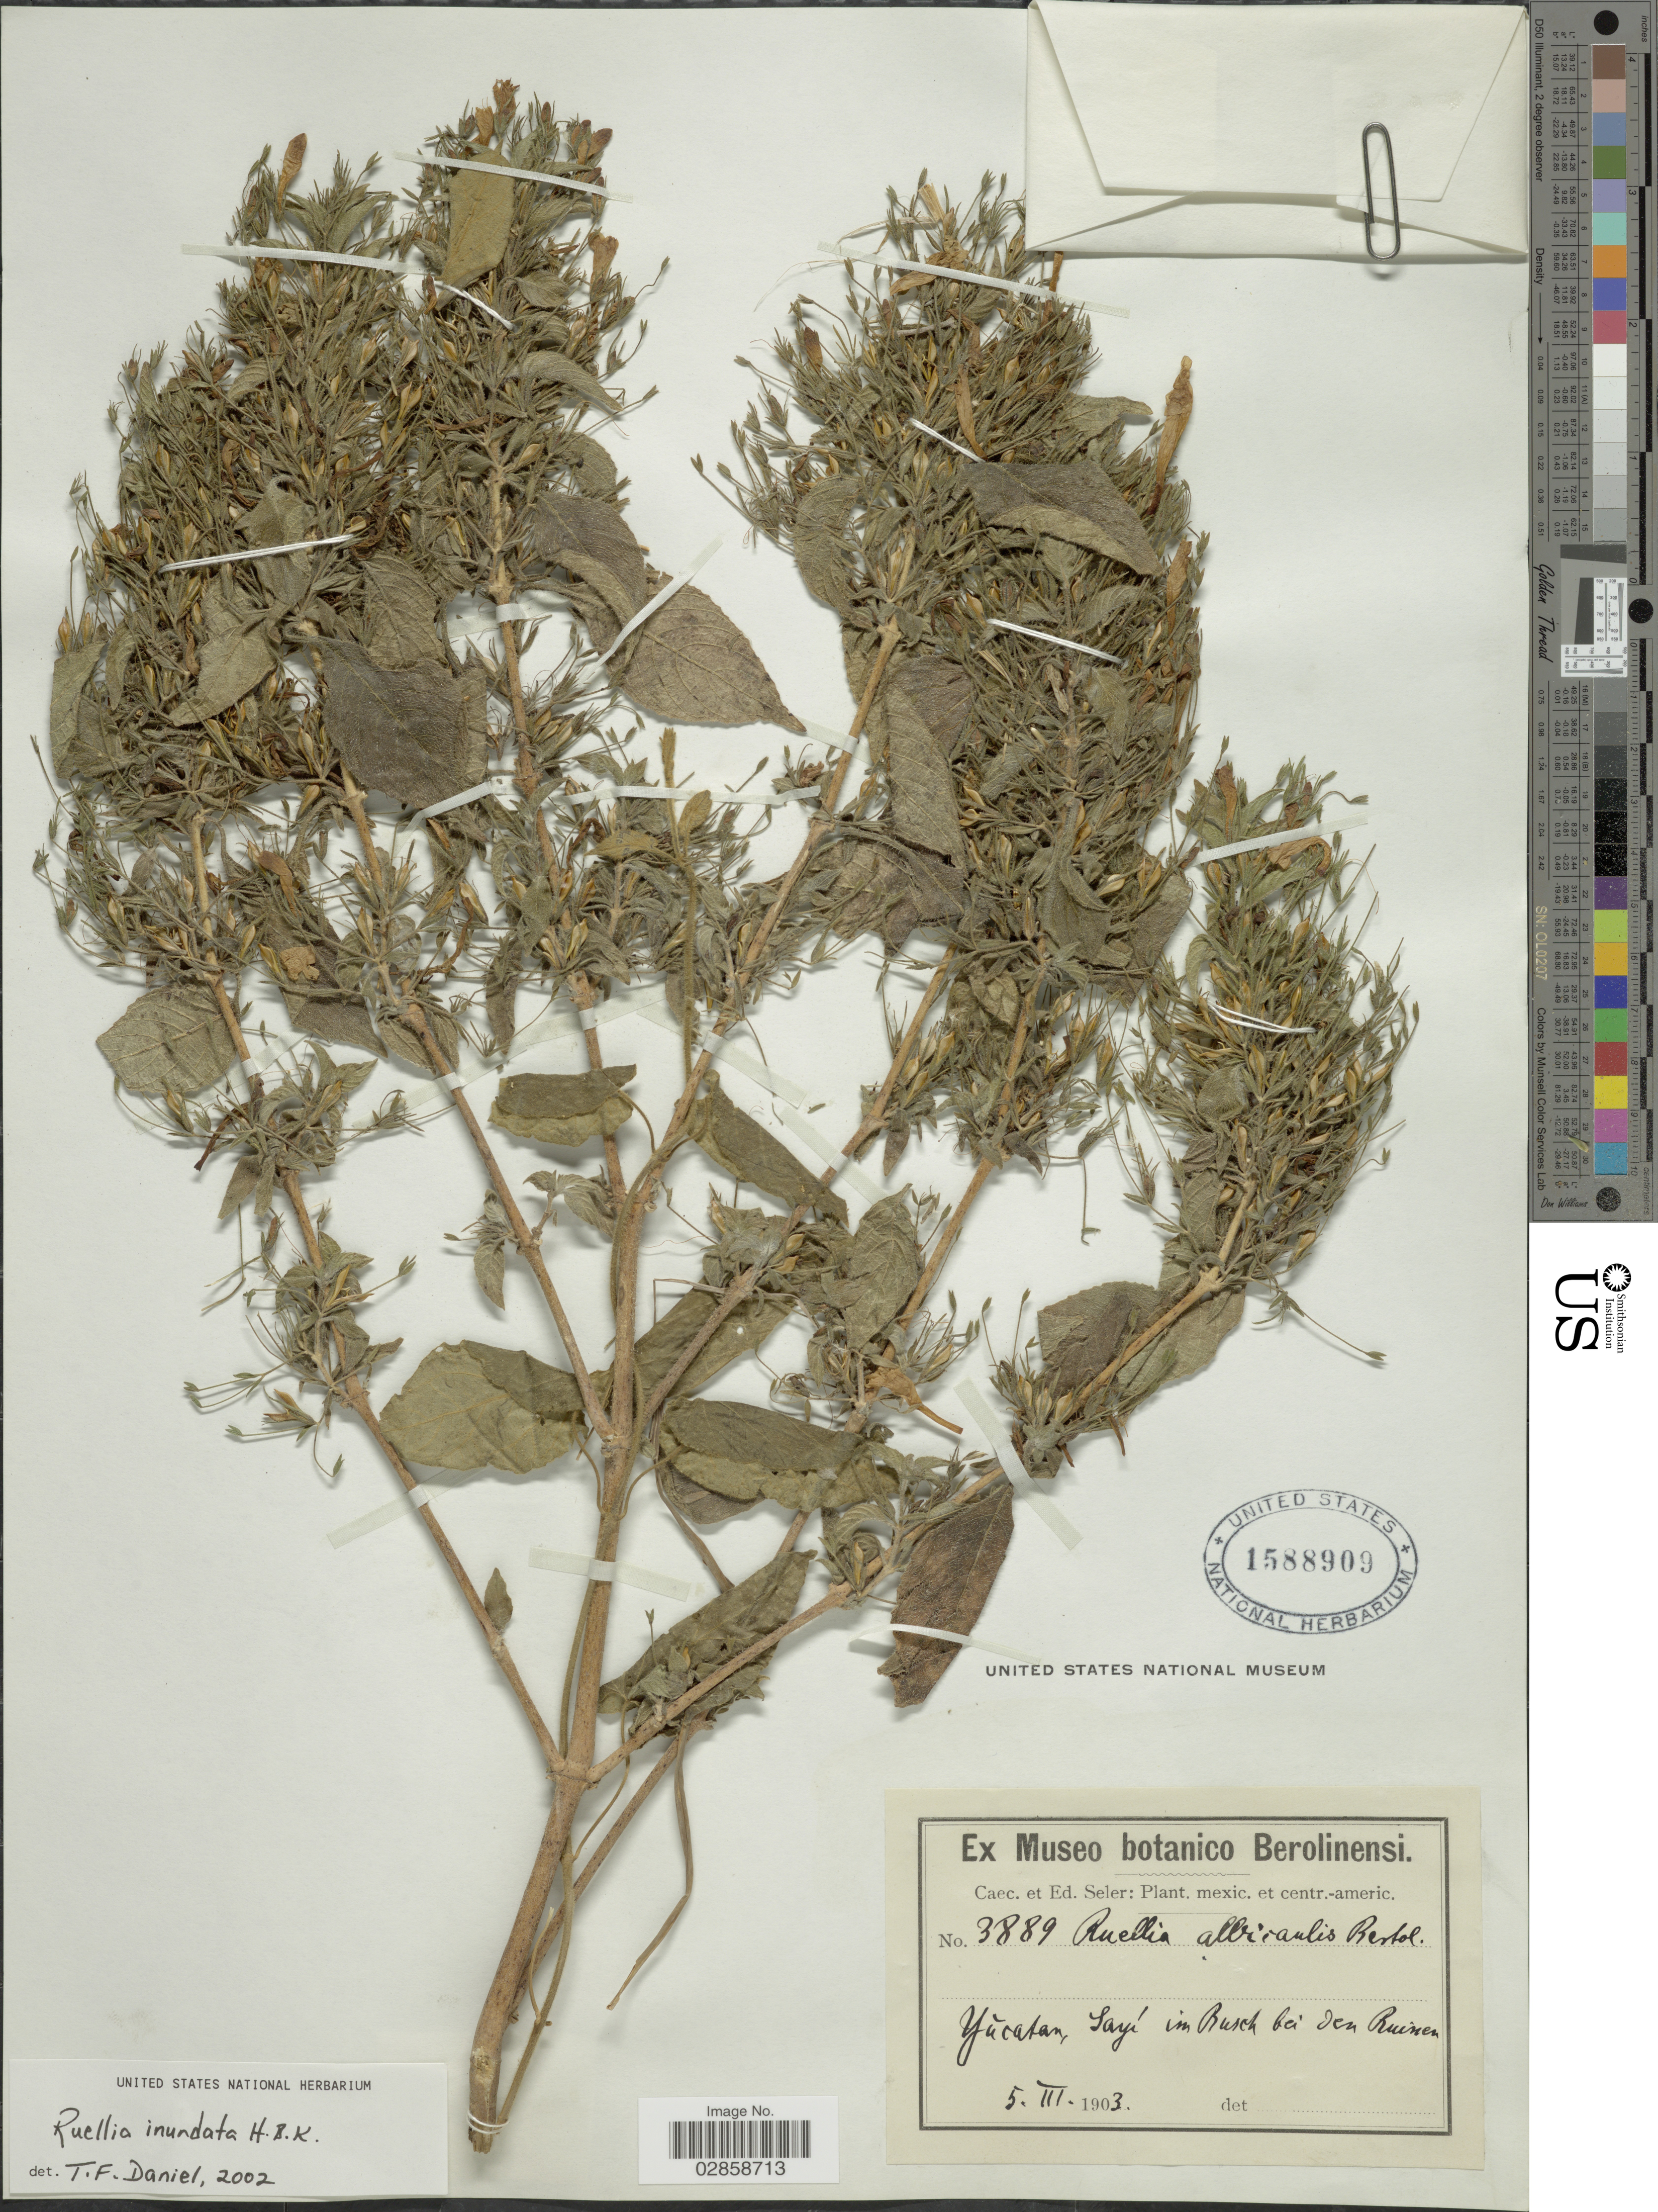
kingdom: Plantae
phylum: Tracheophyta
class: Magnoliopsida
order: Lamiales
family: Acanthaceae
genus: Ruellia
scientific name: Ruellia inundata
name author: Kunth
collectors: C. Seler & E. G. Seler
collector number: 3889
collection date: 1903-03-05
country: Mexico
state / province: Yucatán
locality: Sayí in Busch bei den Ruinen.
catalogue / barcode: US 1588909